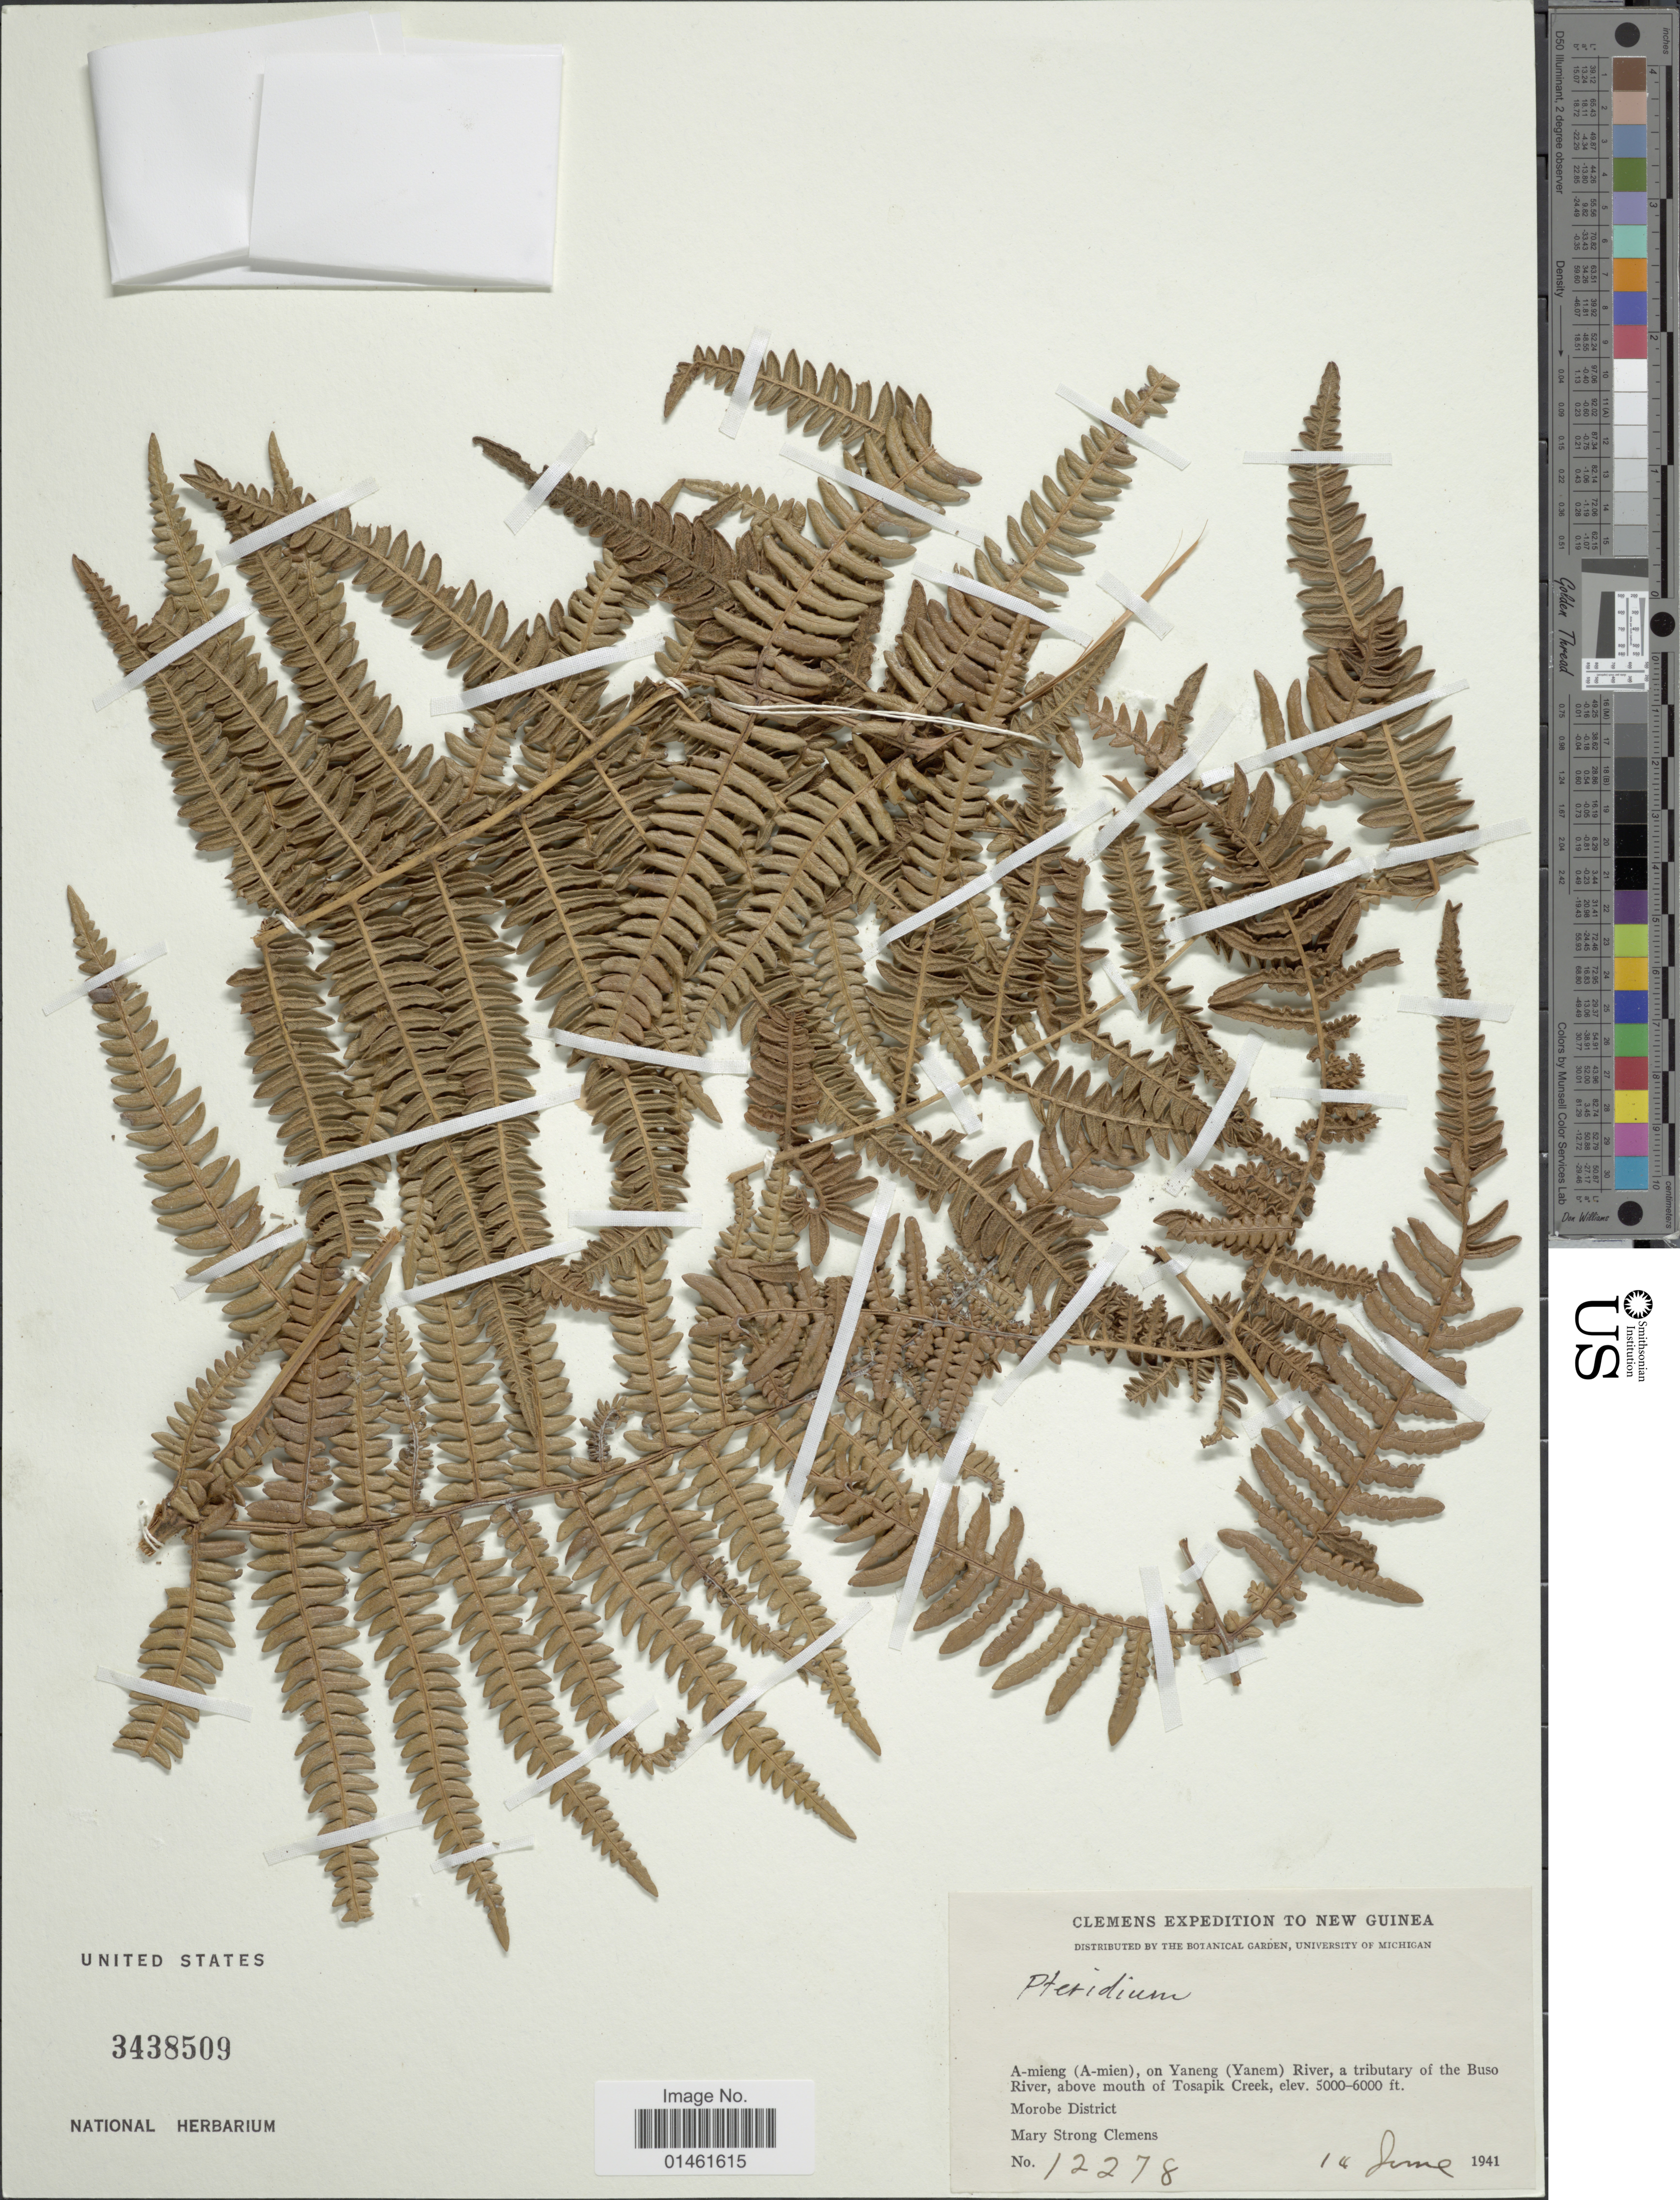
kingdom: Plantae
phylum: Tracheophyta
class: Polypodiopsida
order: Polypodiales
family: Dennstaedtiaceae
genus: Pteridium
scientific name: Pteridium aquilinum var. yarrabense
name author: Domin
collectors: M. S. Clemens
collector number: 12278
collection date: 1941-06-14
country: Papua New Guinea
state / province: Morobe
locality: A-Mieng(A-mien) on Yaneng) River, a tributary of the Buso River, above mouth of Tosapil Creek, Morobe DIstrict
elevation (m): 1524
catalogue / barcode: US 3438509